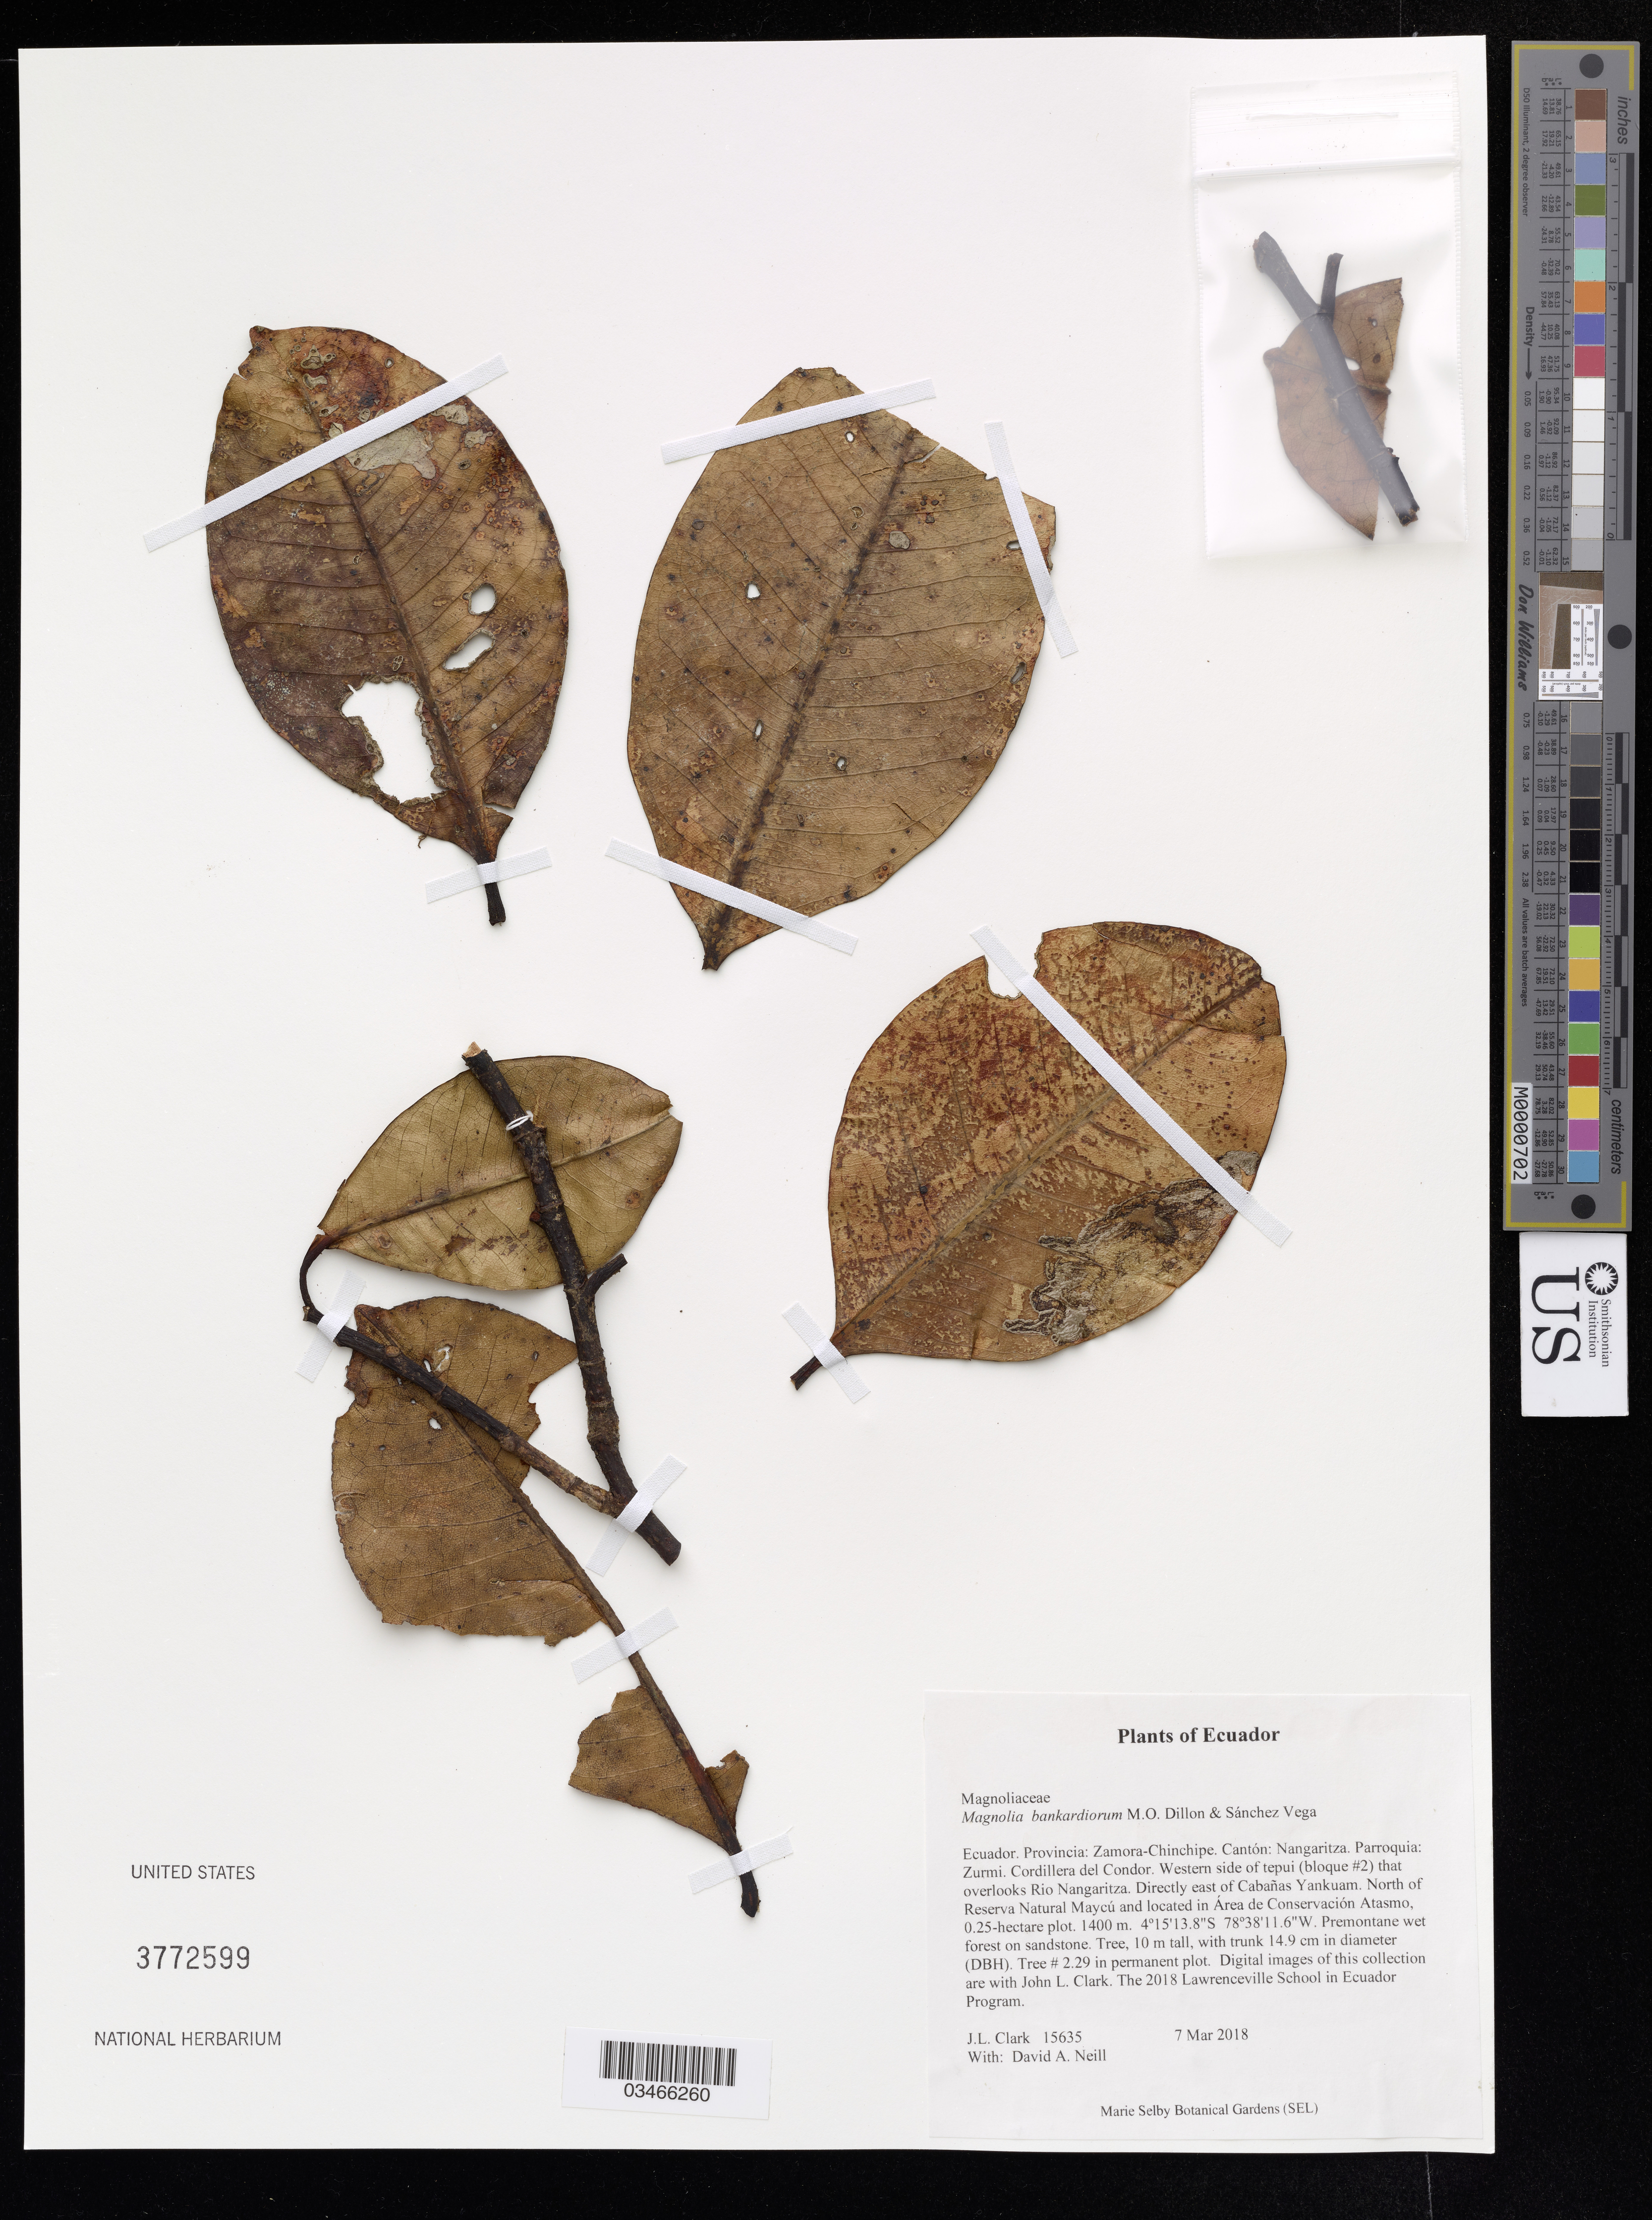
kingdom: Plantae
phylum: Tracheophyta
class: Magnoliopsida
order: Magnoliales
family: Magnoliaceae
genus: Magnolia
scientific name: Magnolia bankardiorum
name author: M.O. Dillon & Sánchez Vega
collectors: J. Clark & D. A. Neill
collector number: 15635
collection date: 2018-03-07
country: Ecuador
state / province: Zamora-Chinchipe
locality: Cantón: Nangaritza. Parroquia: Zurmi. Cordillera del Condor. Western side of tepui (bloque #2) that overlooks Rio Nangaritza. Directly east of Cabañas Yankuam. North of Reserva Natural Maycú and located in Área de Conservación Atasmo, 0.25-hectare plot.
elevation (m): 1400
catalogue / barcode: US 3772599